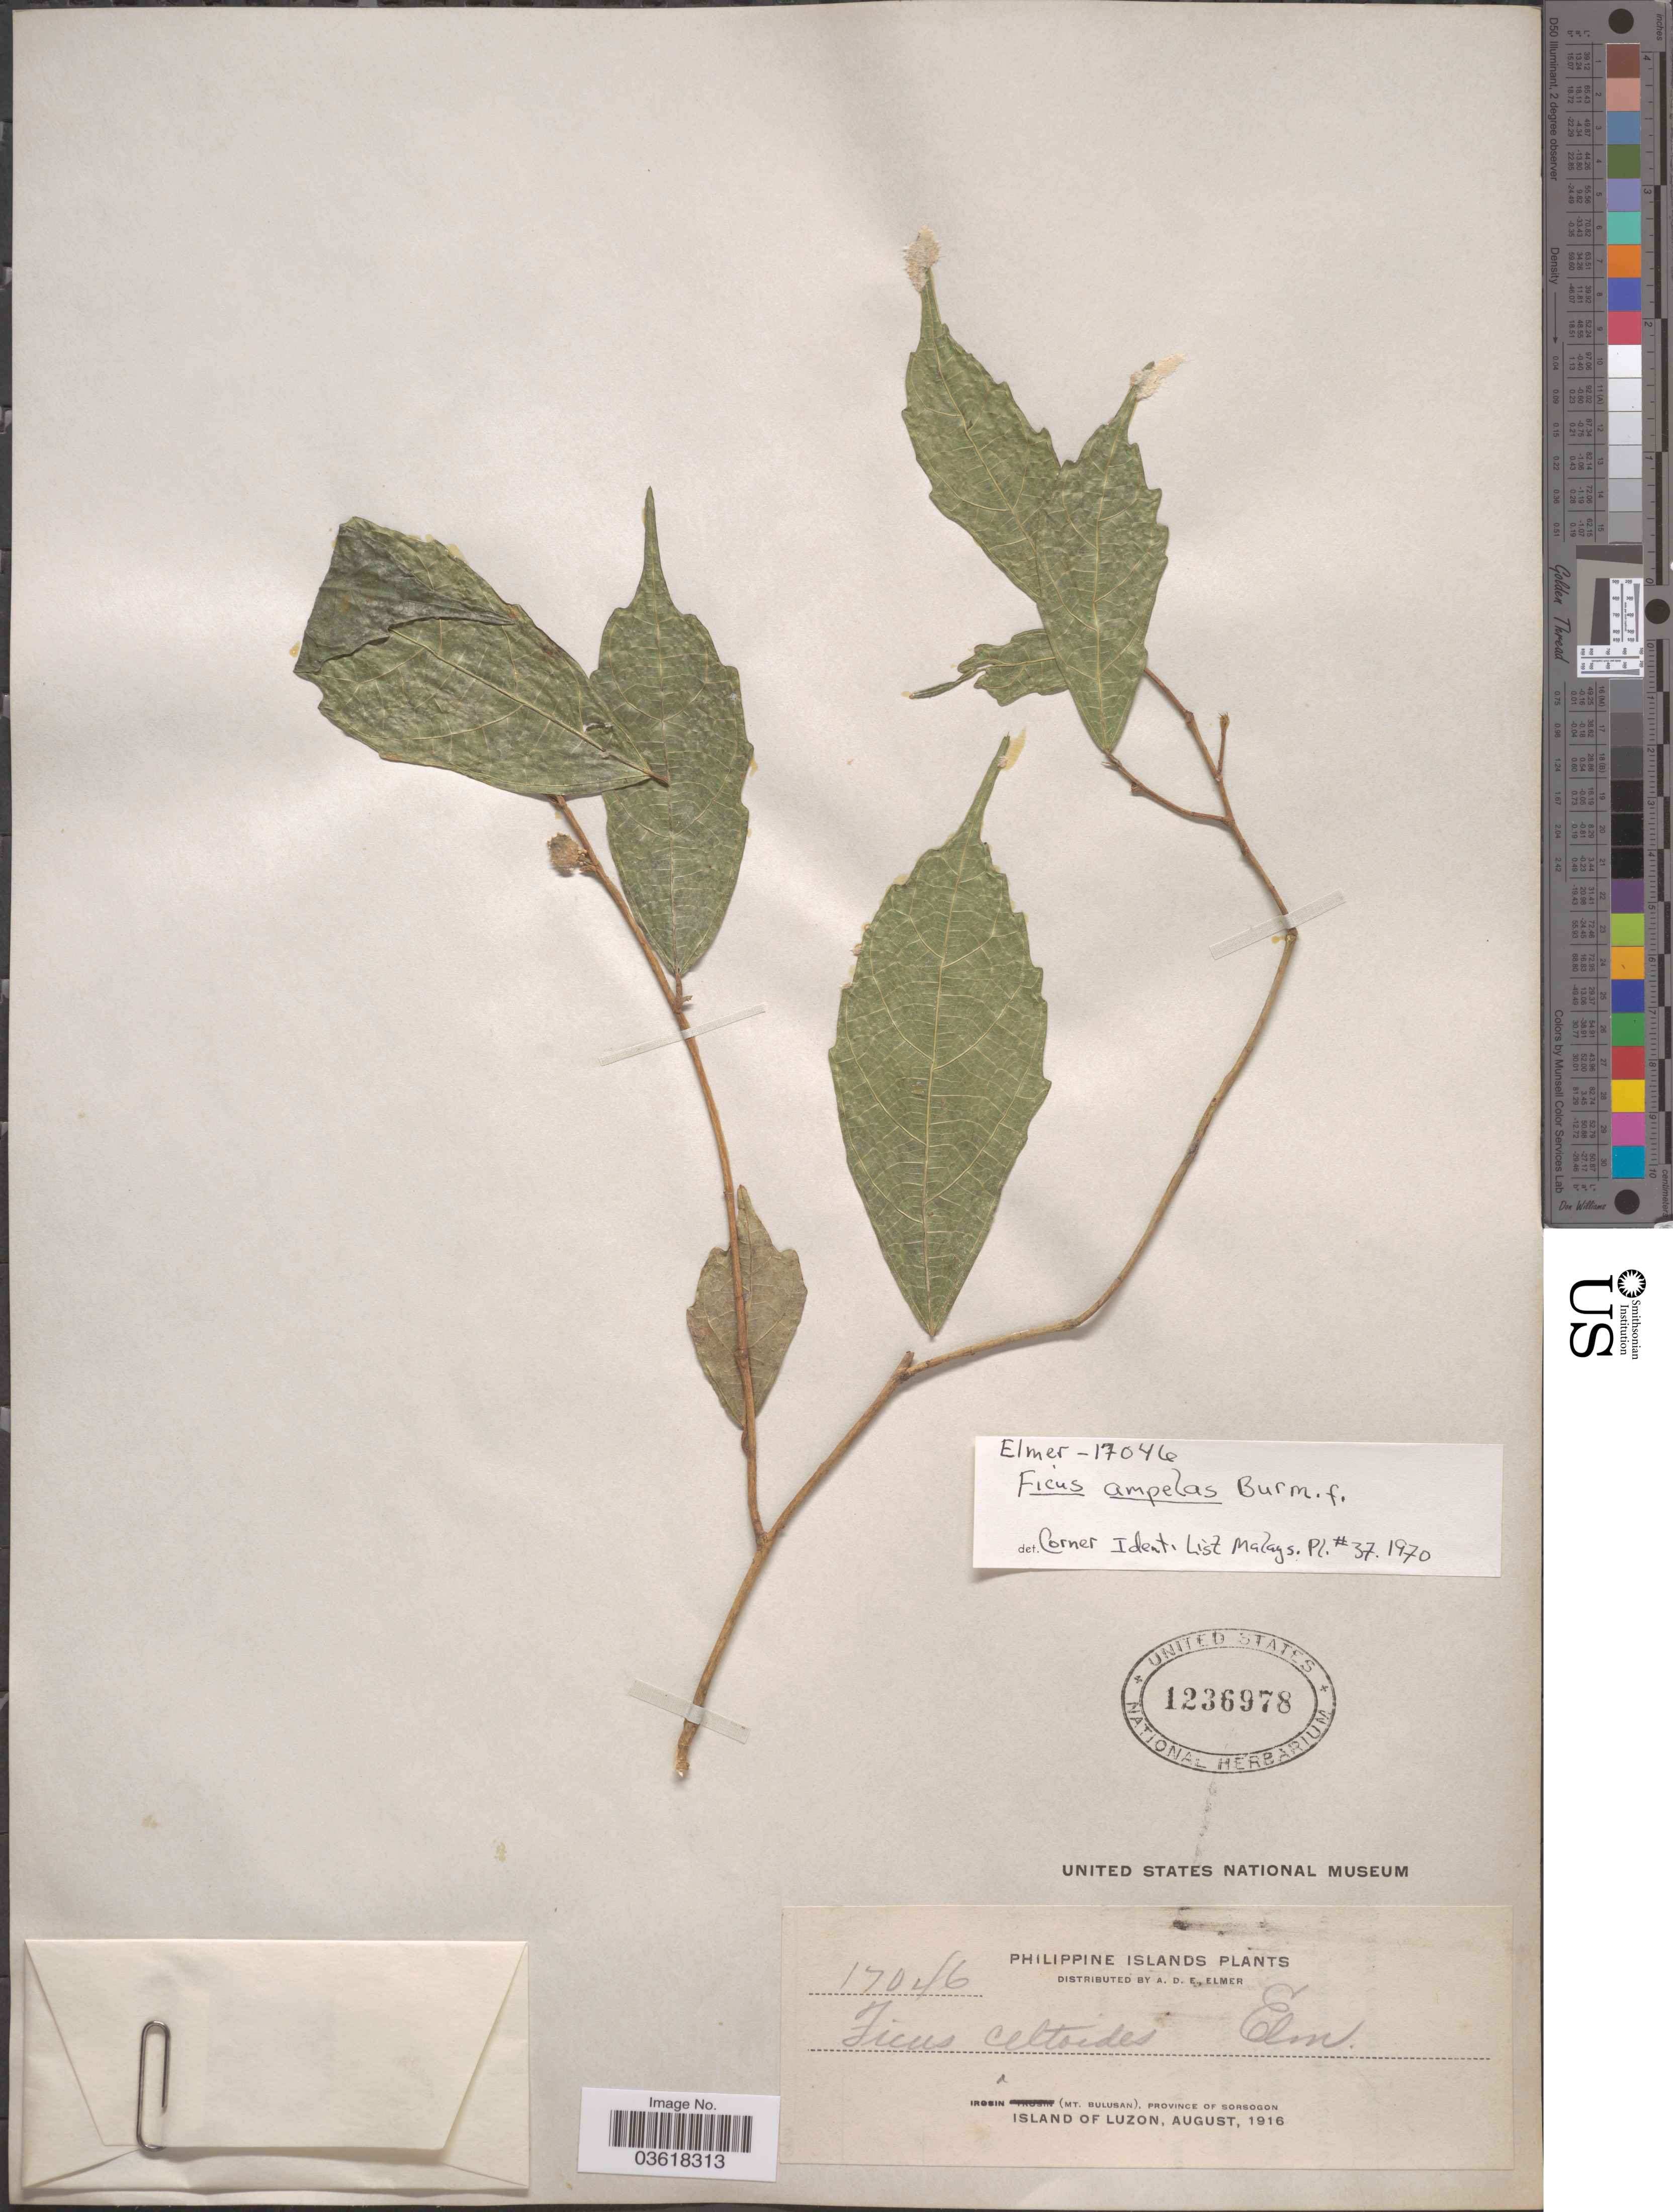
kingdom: Plantae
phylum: Tracheophyta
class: Magnoliopsida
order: Rosales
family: Moraceae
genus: Ficus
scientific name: Ficus ampelos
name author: Burm. f.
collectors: A. D. E. Elmer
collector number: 17046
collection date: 1916-08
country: Philippines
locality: Irosin (Mt. Bulusan), Province of Sorsogon, Island of Luzon.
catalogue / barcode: US 1236978